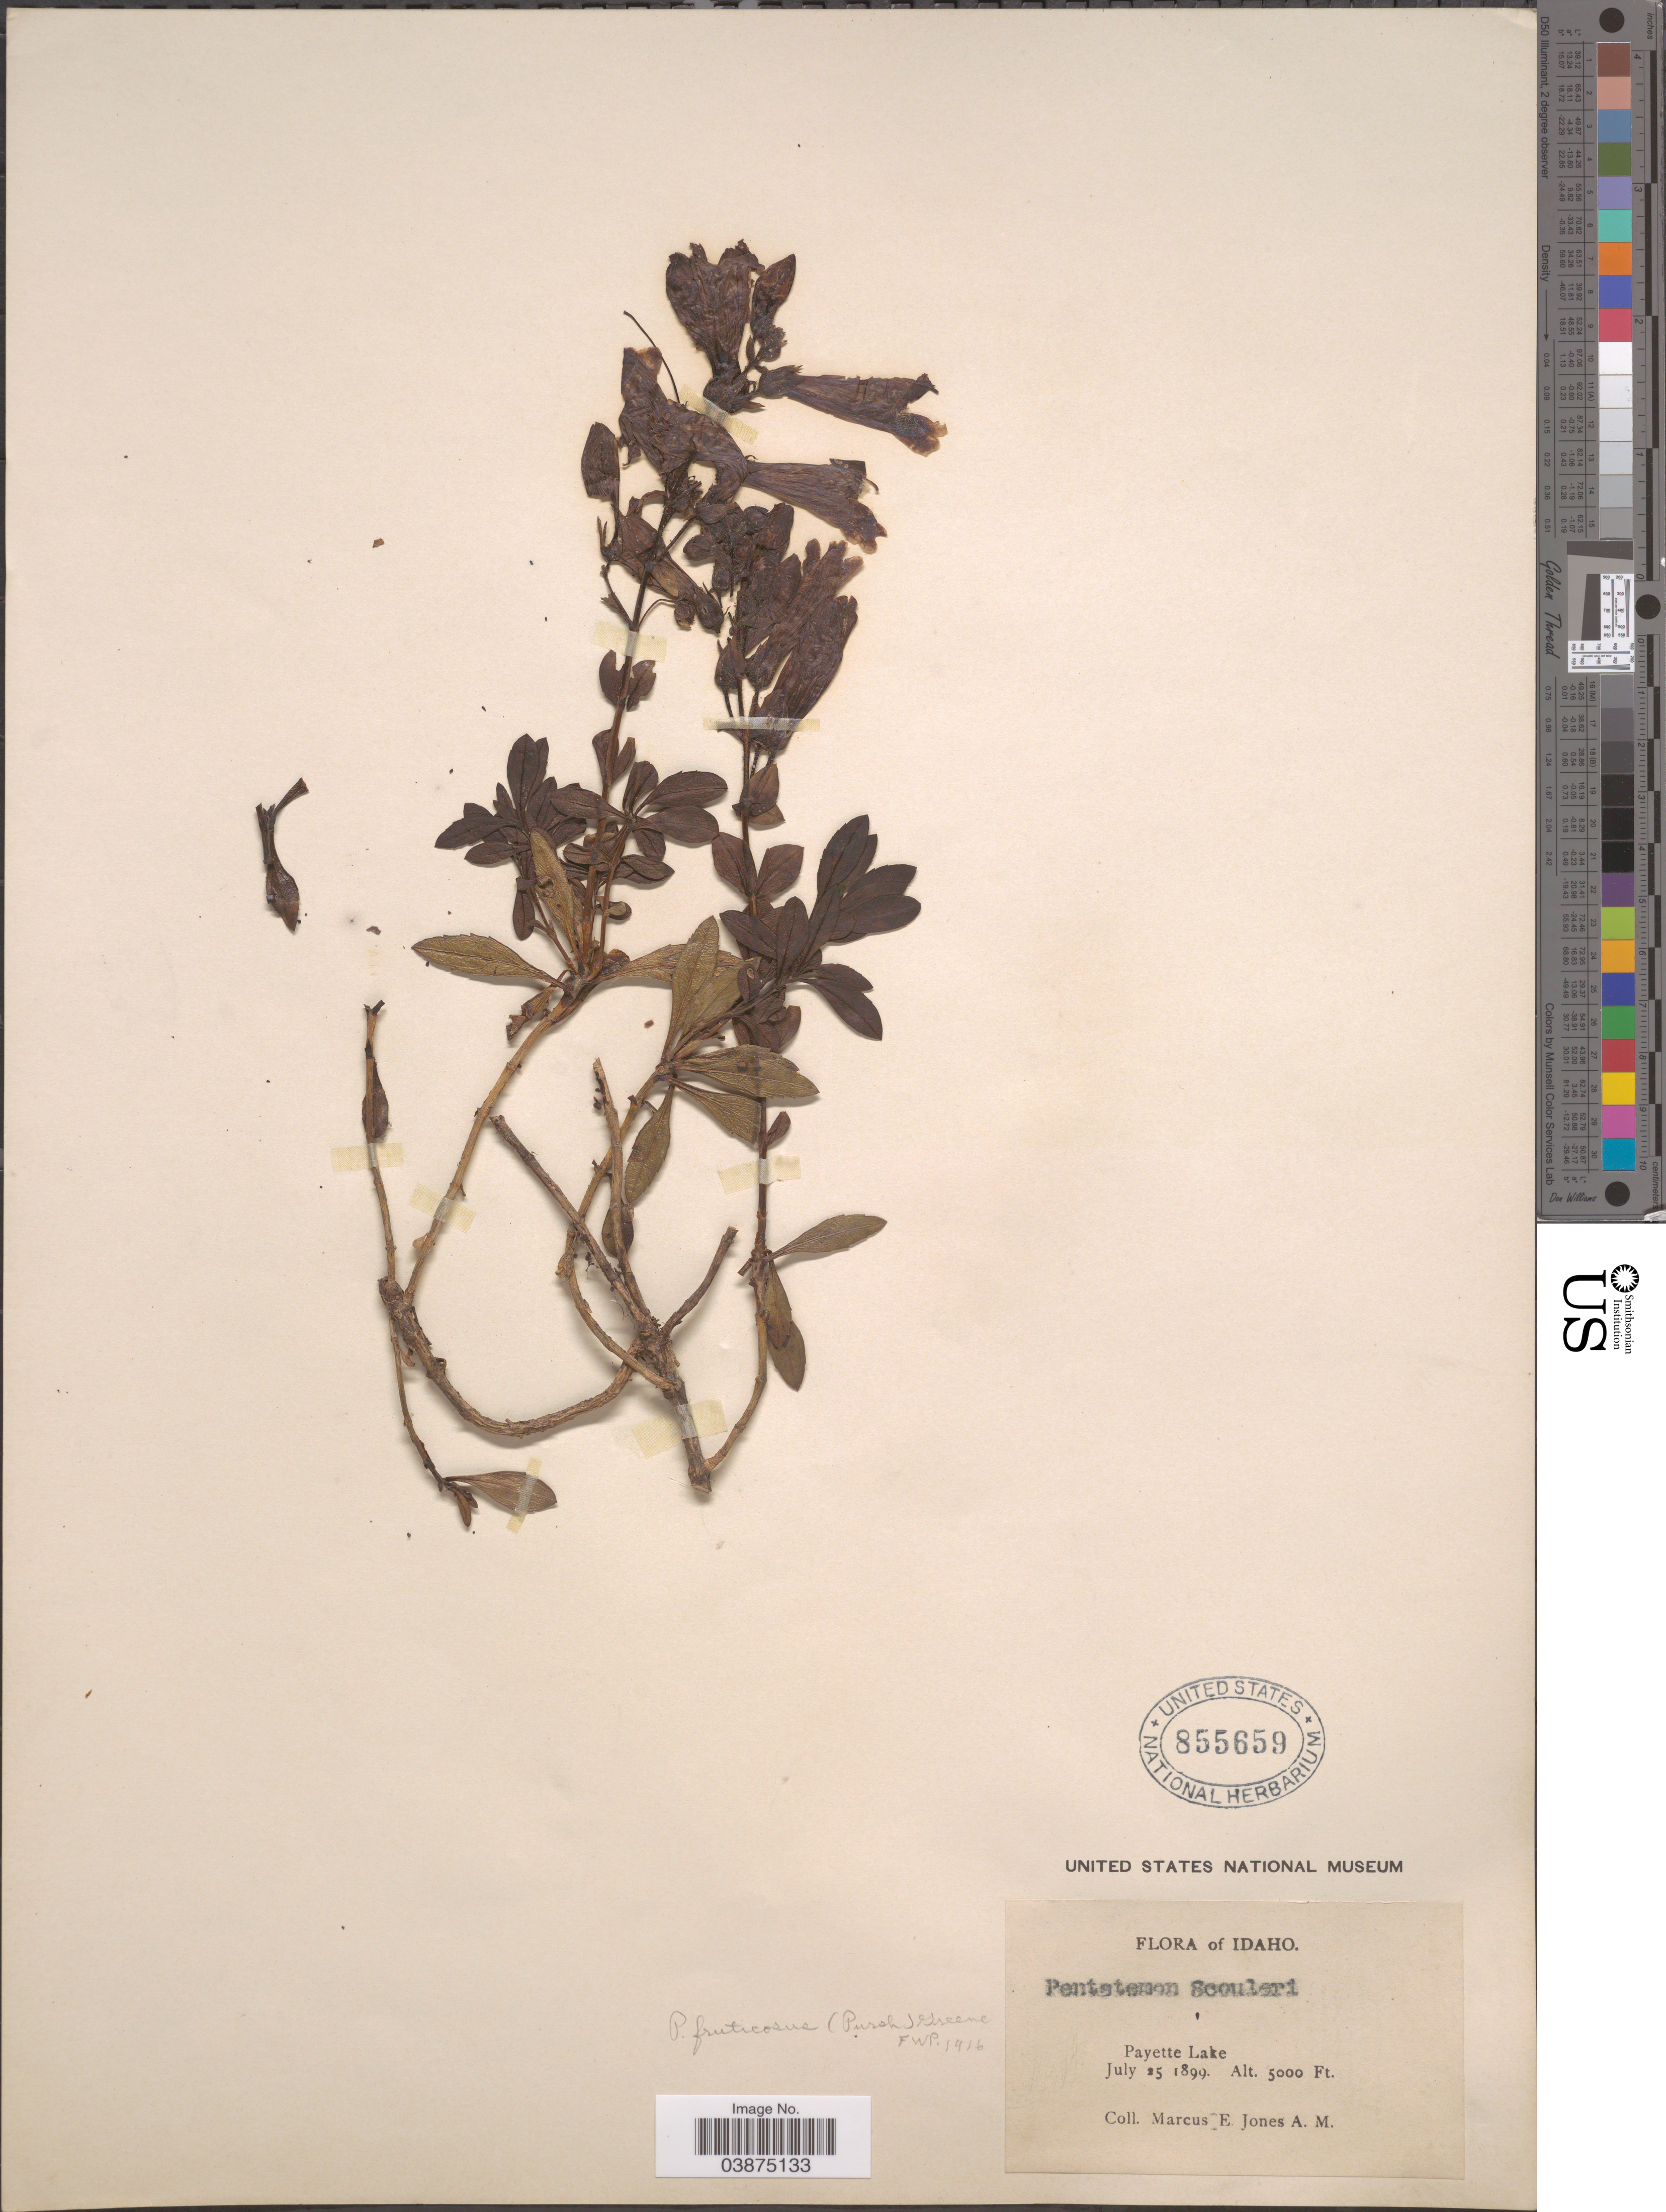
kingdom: Plantae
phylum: Tracheophyta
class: Magnoliopsida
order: Lamiales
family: Plantaginaceae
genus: Penstemon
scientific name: Penstemon fruticosus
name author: (Pursh) Greene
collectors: M. E. Jones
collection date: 1899-07-25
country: United States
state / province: Idaho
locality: Payette Lake.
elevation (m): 1524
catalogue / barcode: US 855659